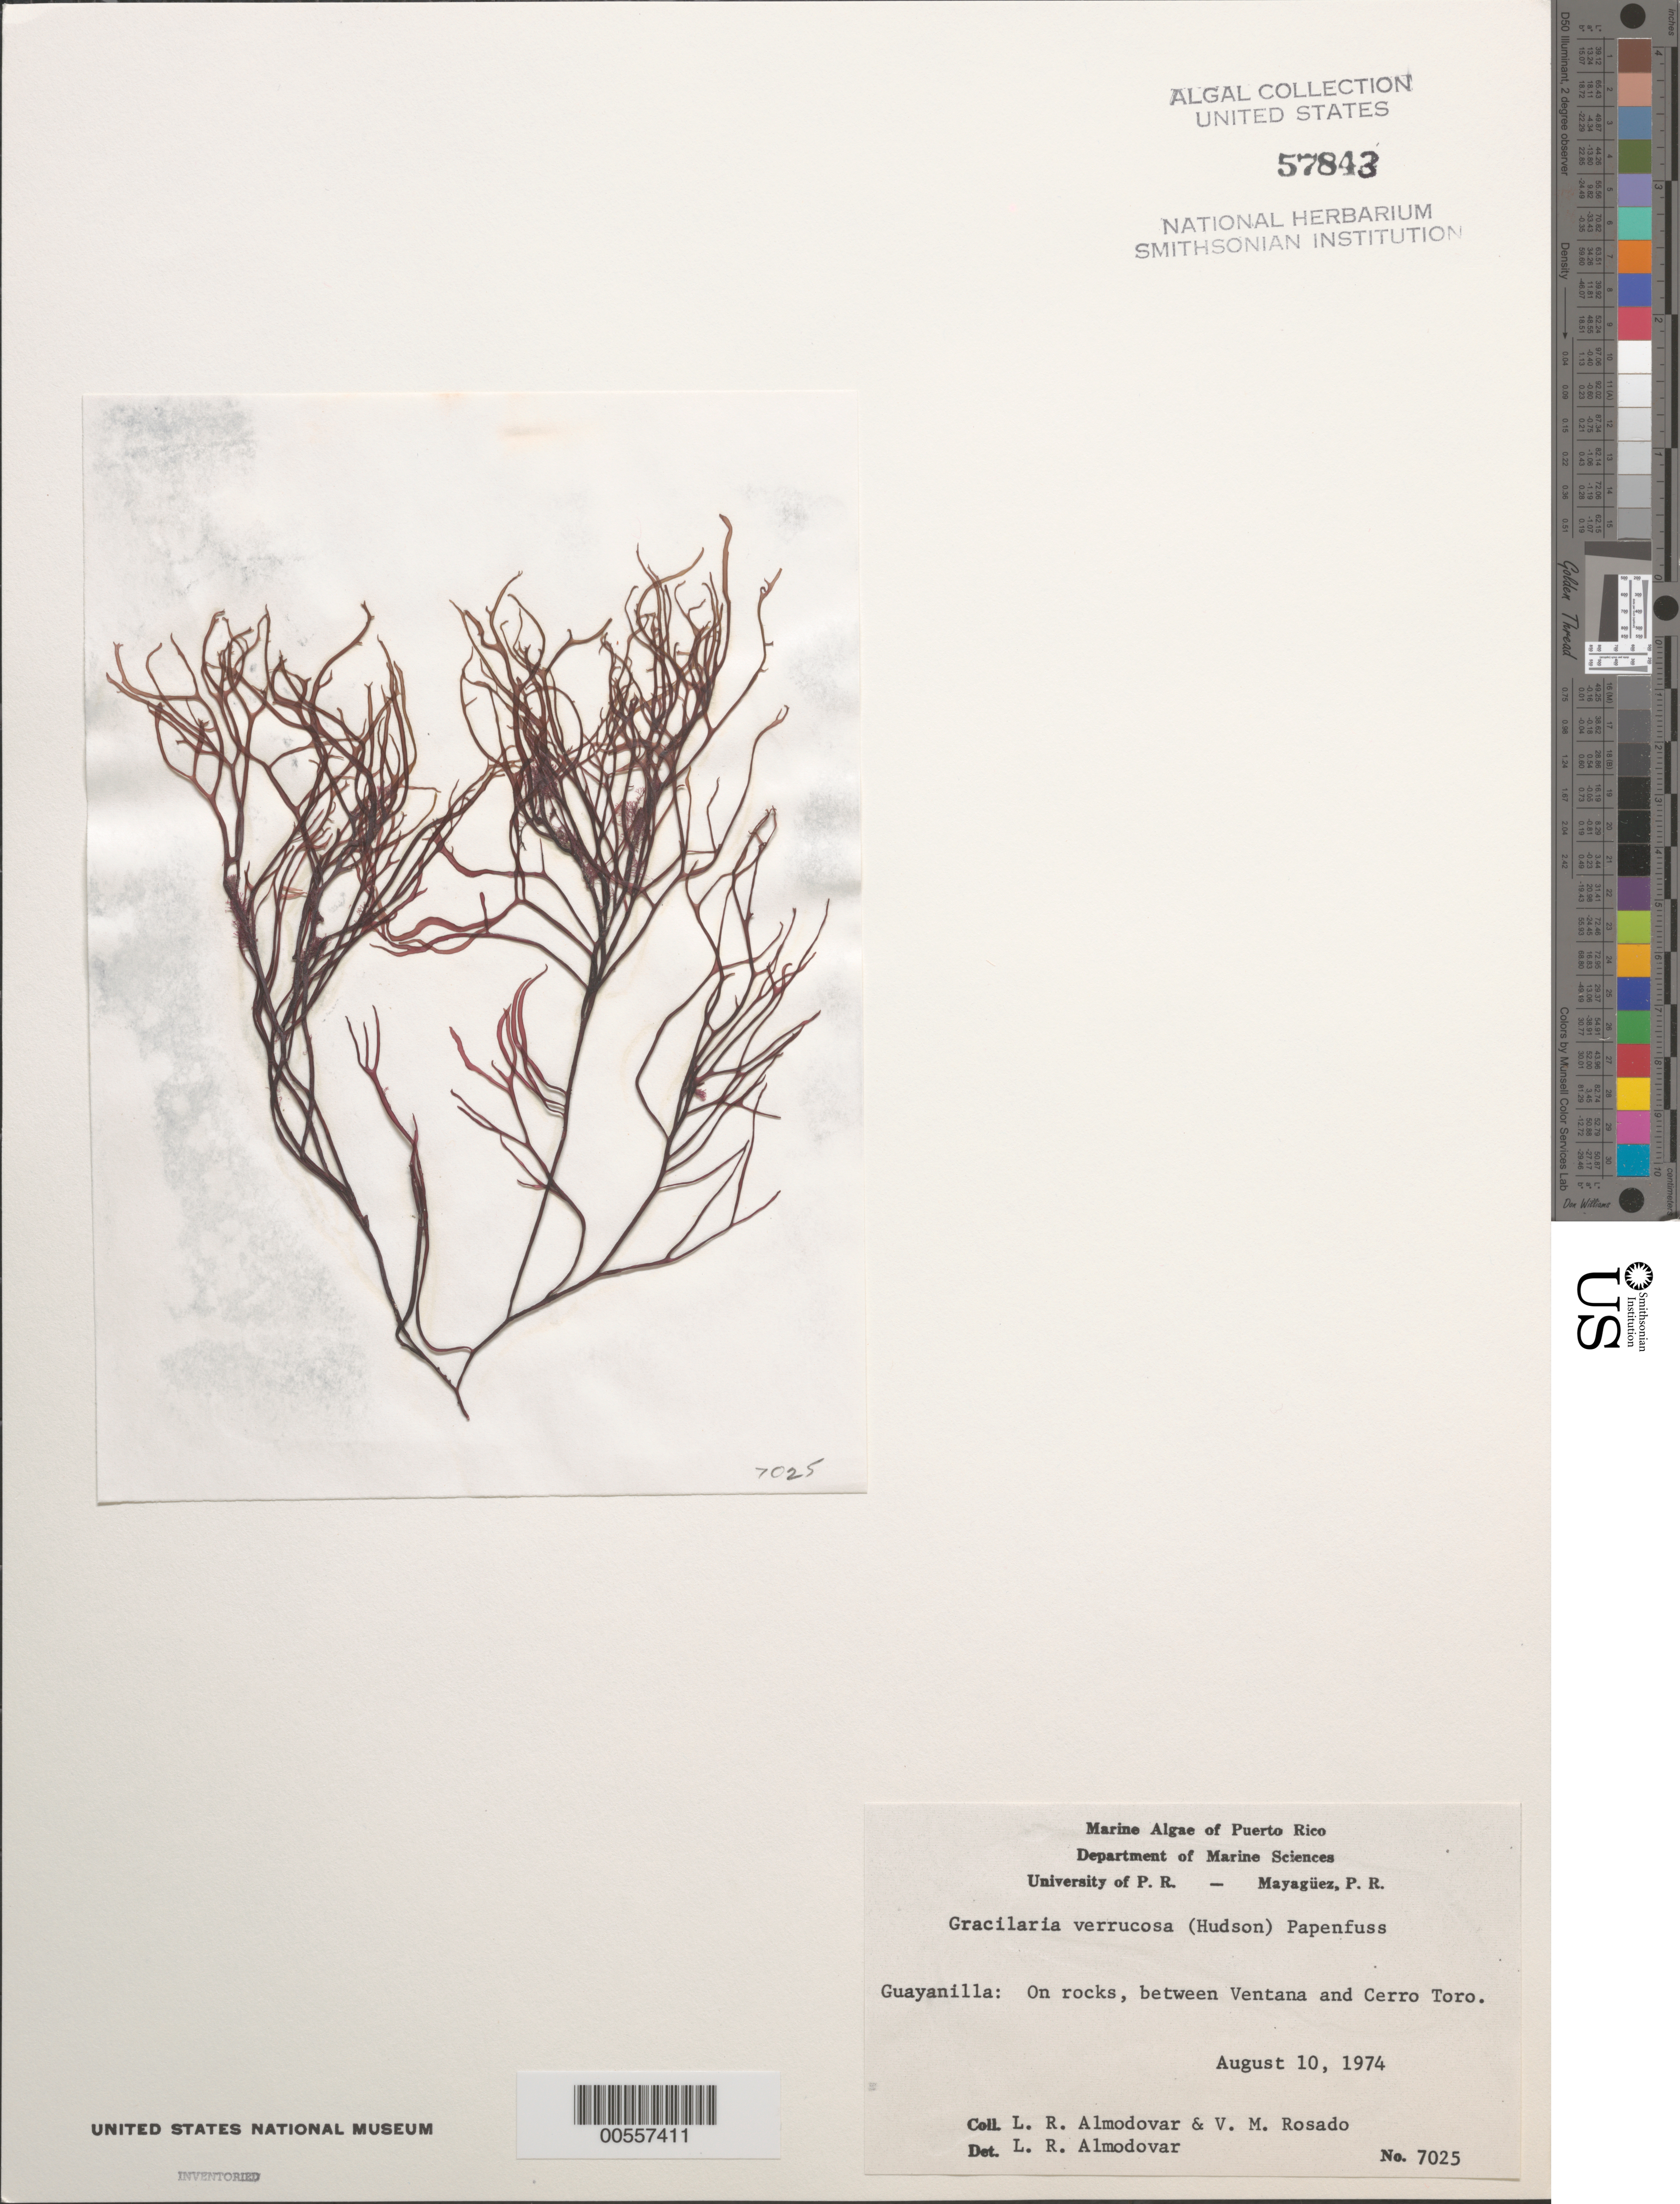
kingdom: Plantae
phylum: Rhodophyta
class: Florideophyceae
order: Gracilariales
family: Gracilariaceae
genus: Gracilariopsis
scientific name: Gracilariopsis longissima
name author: (S.G. Gmel.) Steentoft et al.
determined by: Algae name updating Project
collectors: L. Almodovar & V. Rosado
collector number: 7025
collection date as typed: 10 Aug 1974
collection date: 1974-08-10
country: Puerto Rico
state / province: Guayanilla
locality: Between ventana and cerro toro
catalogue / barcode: US 57843